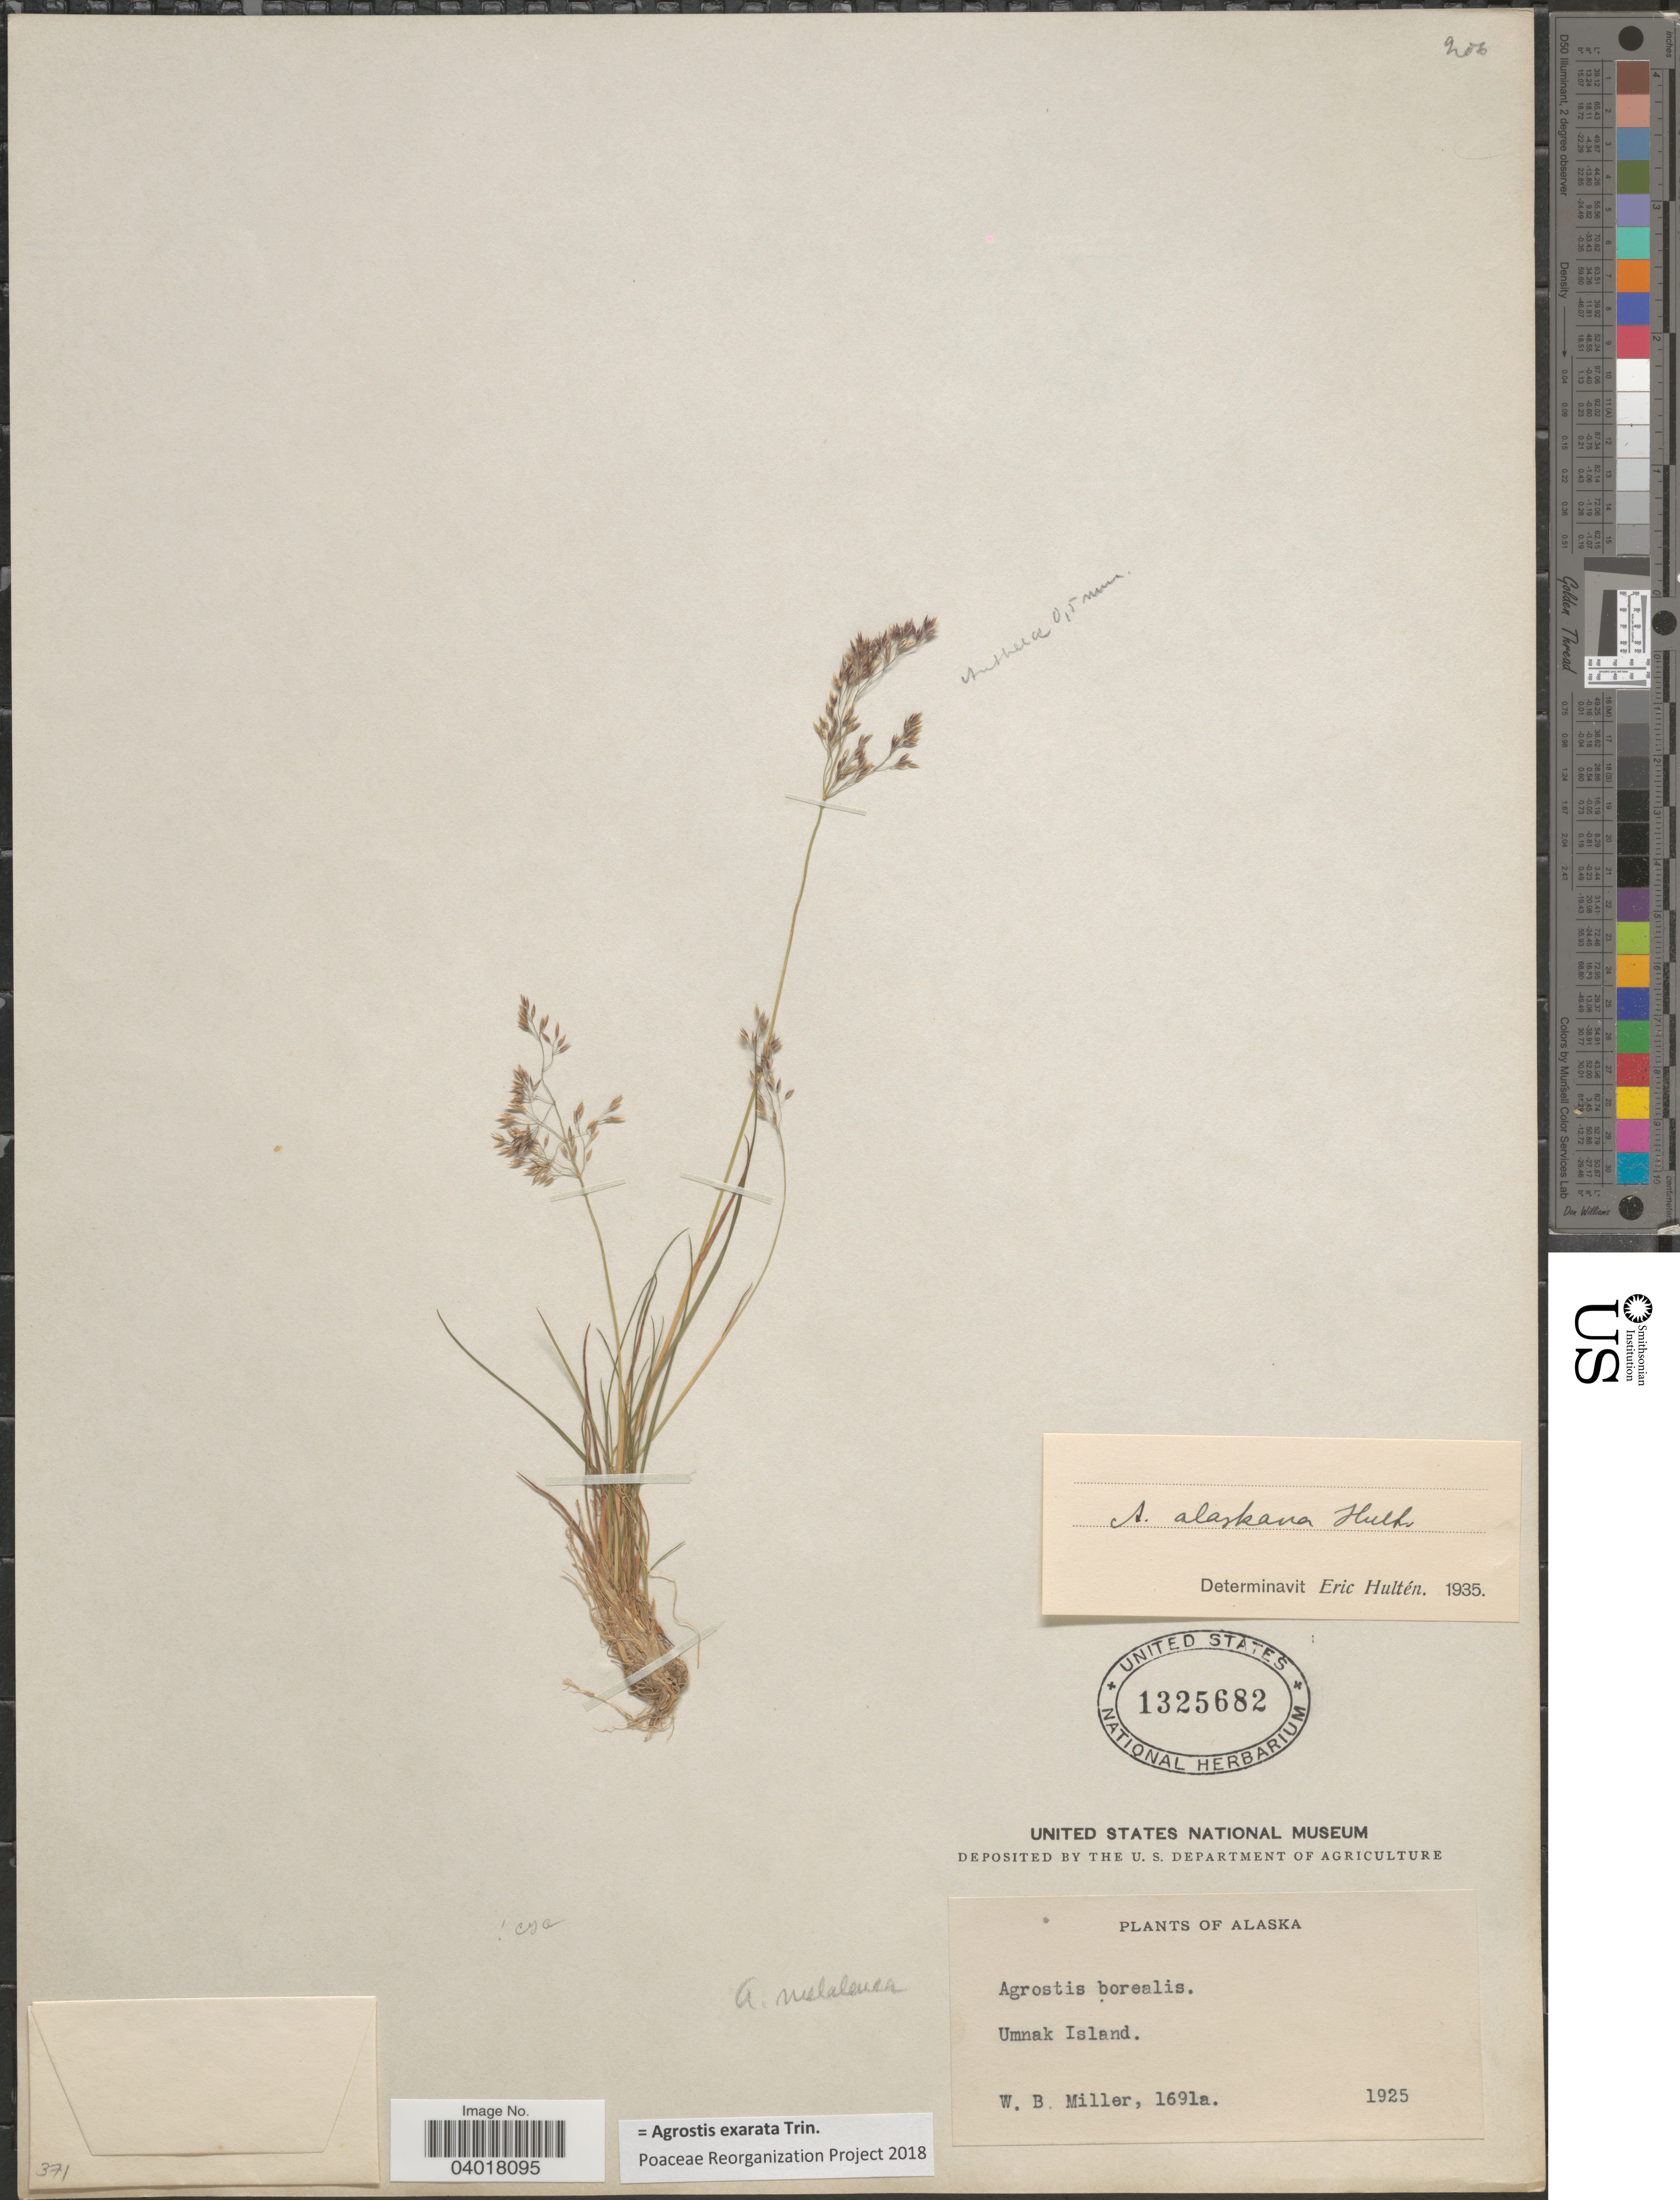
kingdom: Plantae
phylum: Tracheophyta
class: Liliopsida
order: Poales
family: Poaceae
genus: Agrostis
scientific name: Agrostis exarata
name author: Trin.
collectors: W. Miller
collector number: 1691a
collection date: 1925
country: United States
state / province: Alaska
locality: Umnak Island.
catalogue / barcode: US 1325682